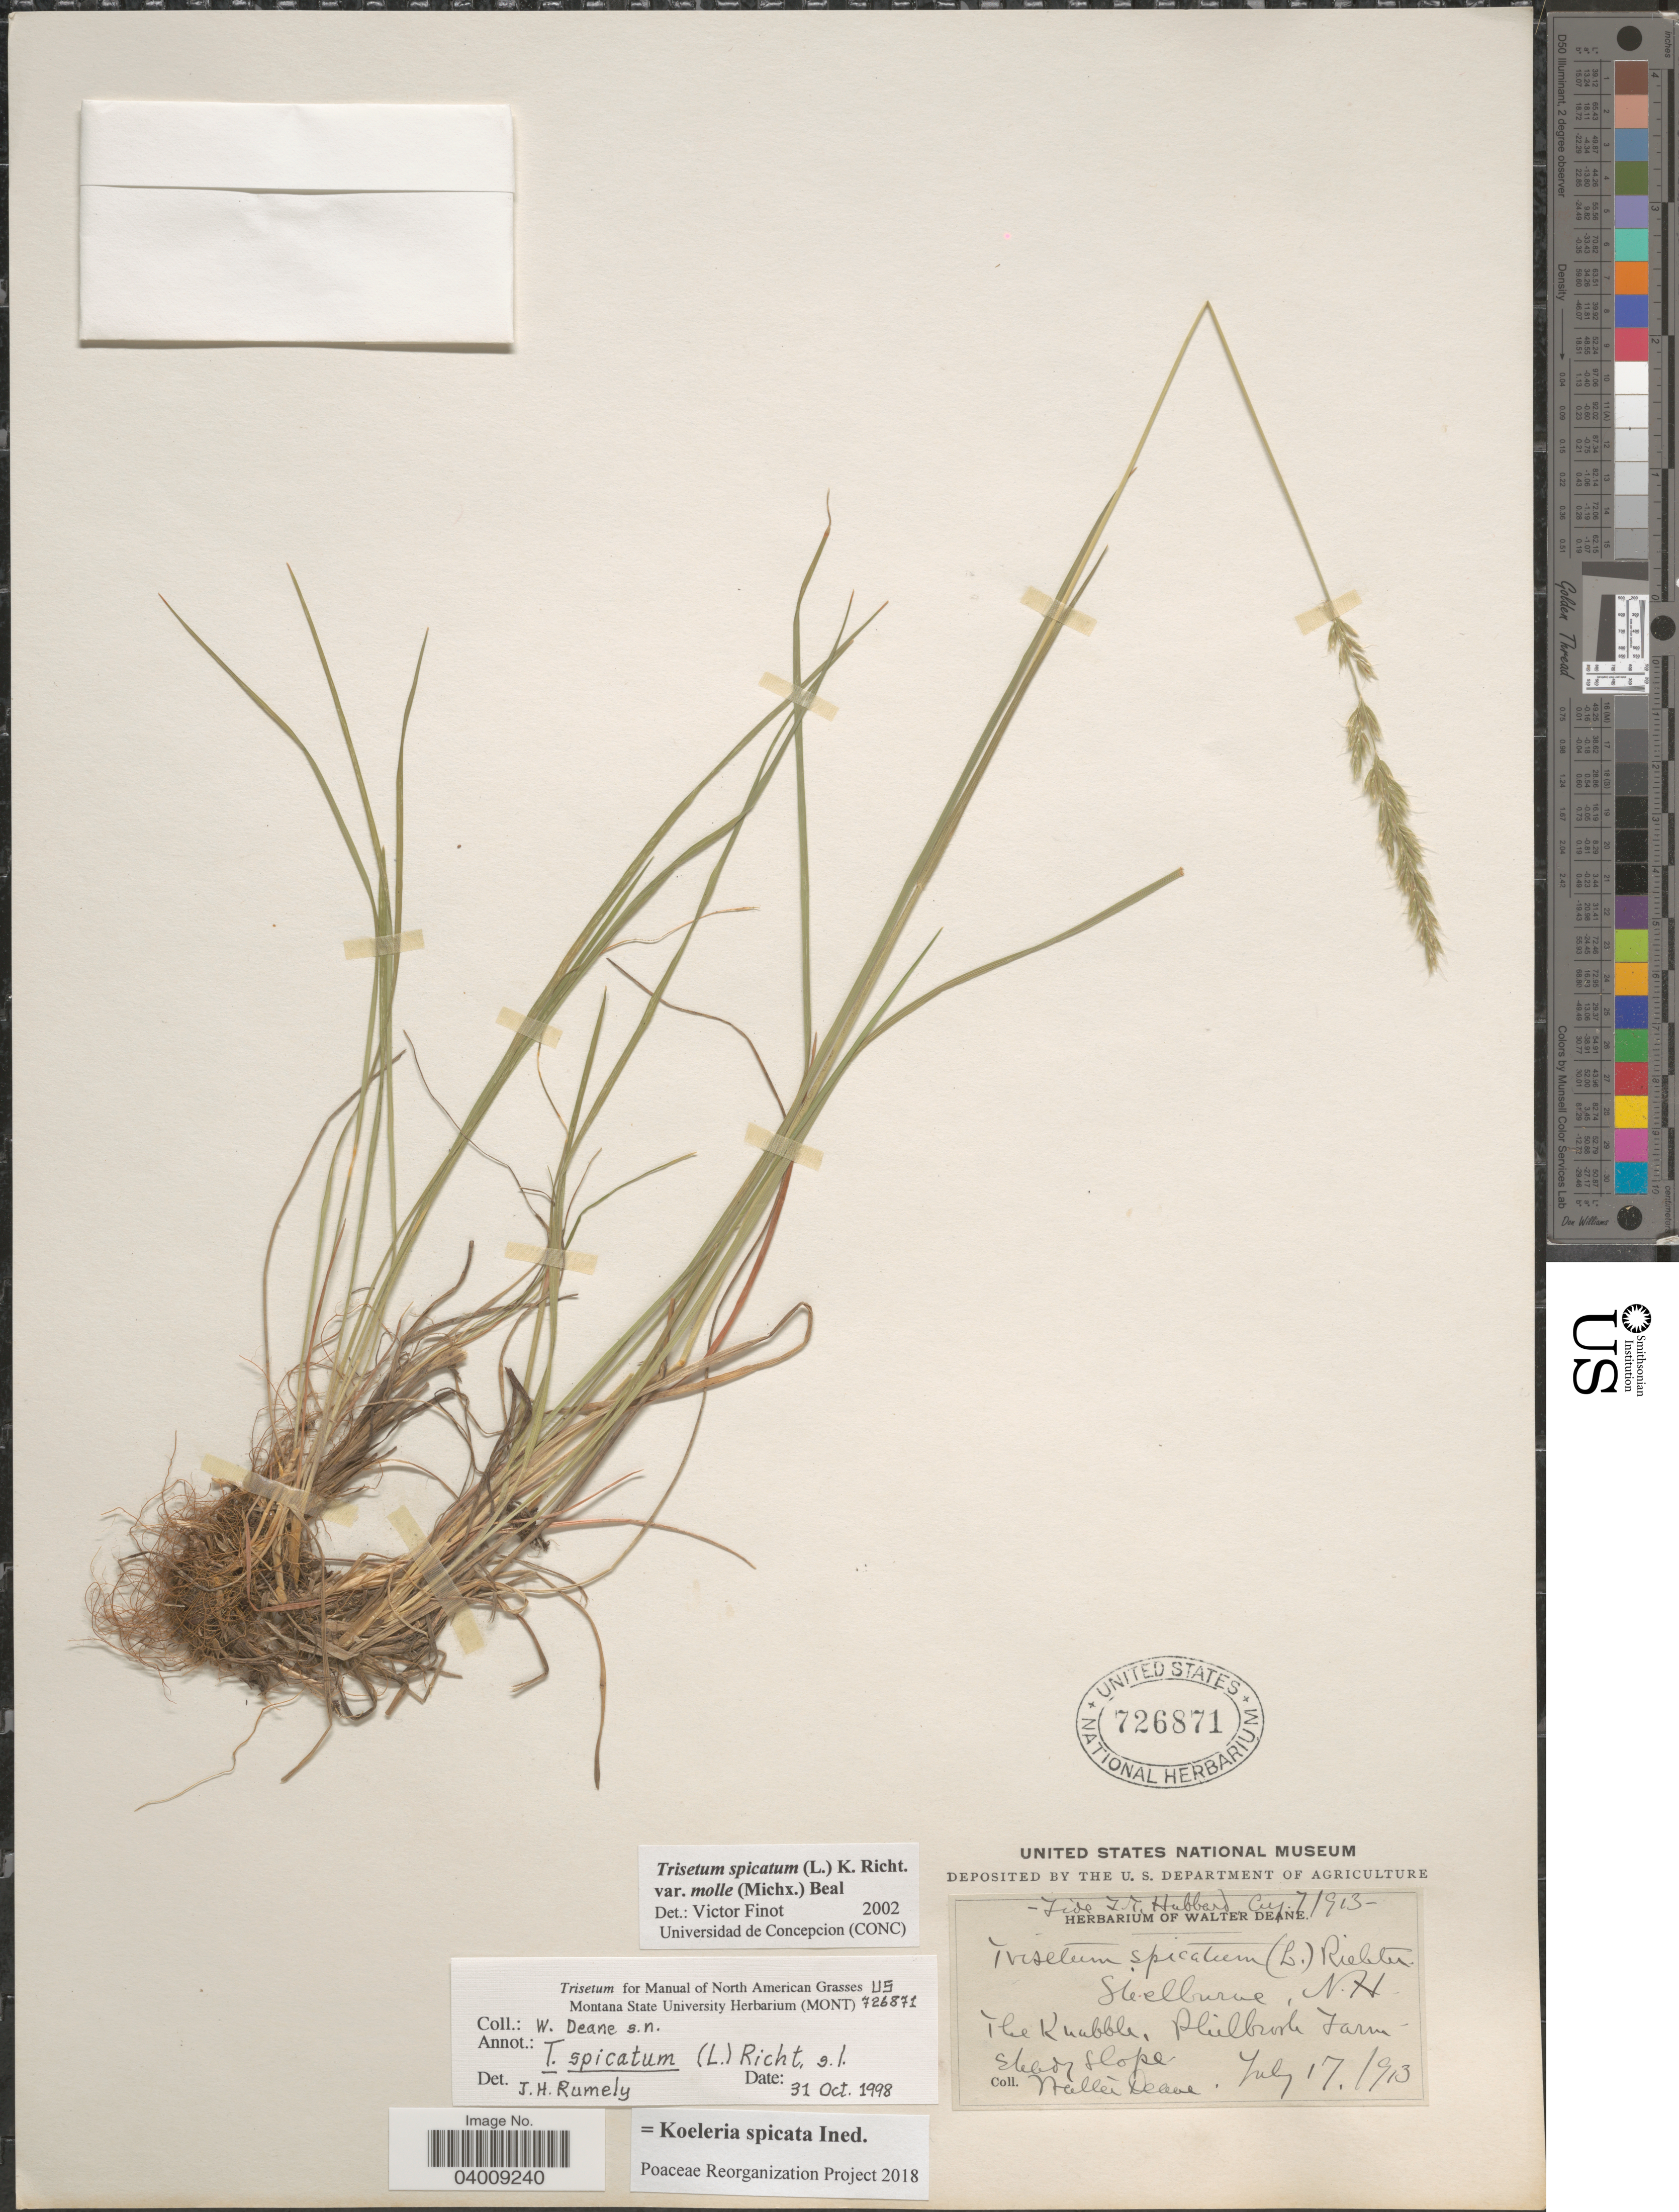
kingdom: Plantae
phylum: Tracheophyta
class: Liliopsida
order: Poales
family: Poaceae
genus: Koeleria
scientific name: Koeleria spicata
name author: (L.) Barberá et al.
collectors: W. Deane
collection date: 1913-07-17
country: United States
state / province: New Hampshire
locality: Shelburne. The Knubble, Philbbrook Farm.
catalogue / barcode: US 726871